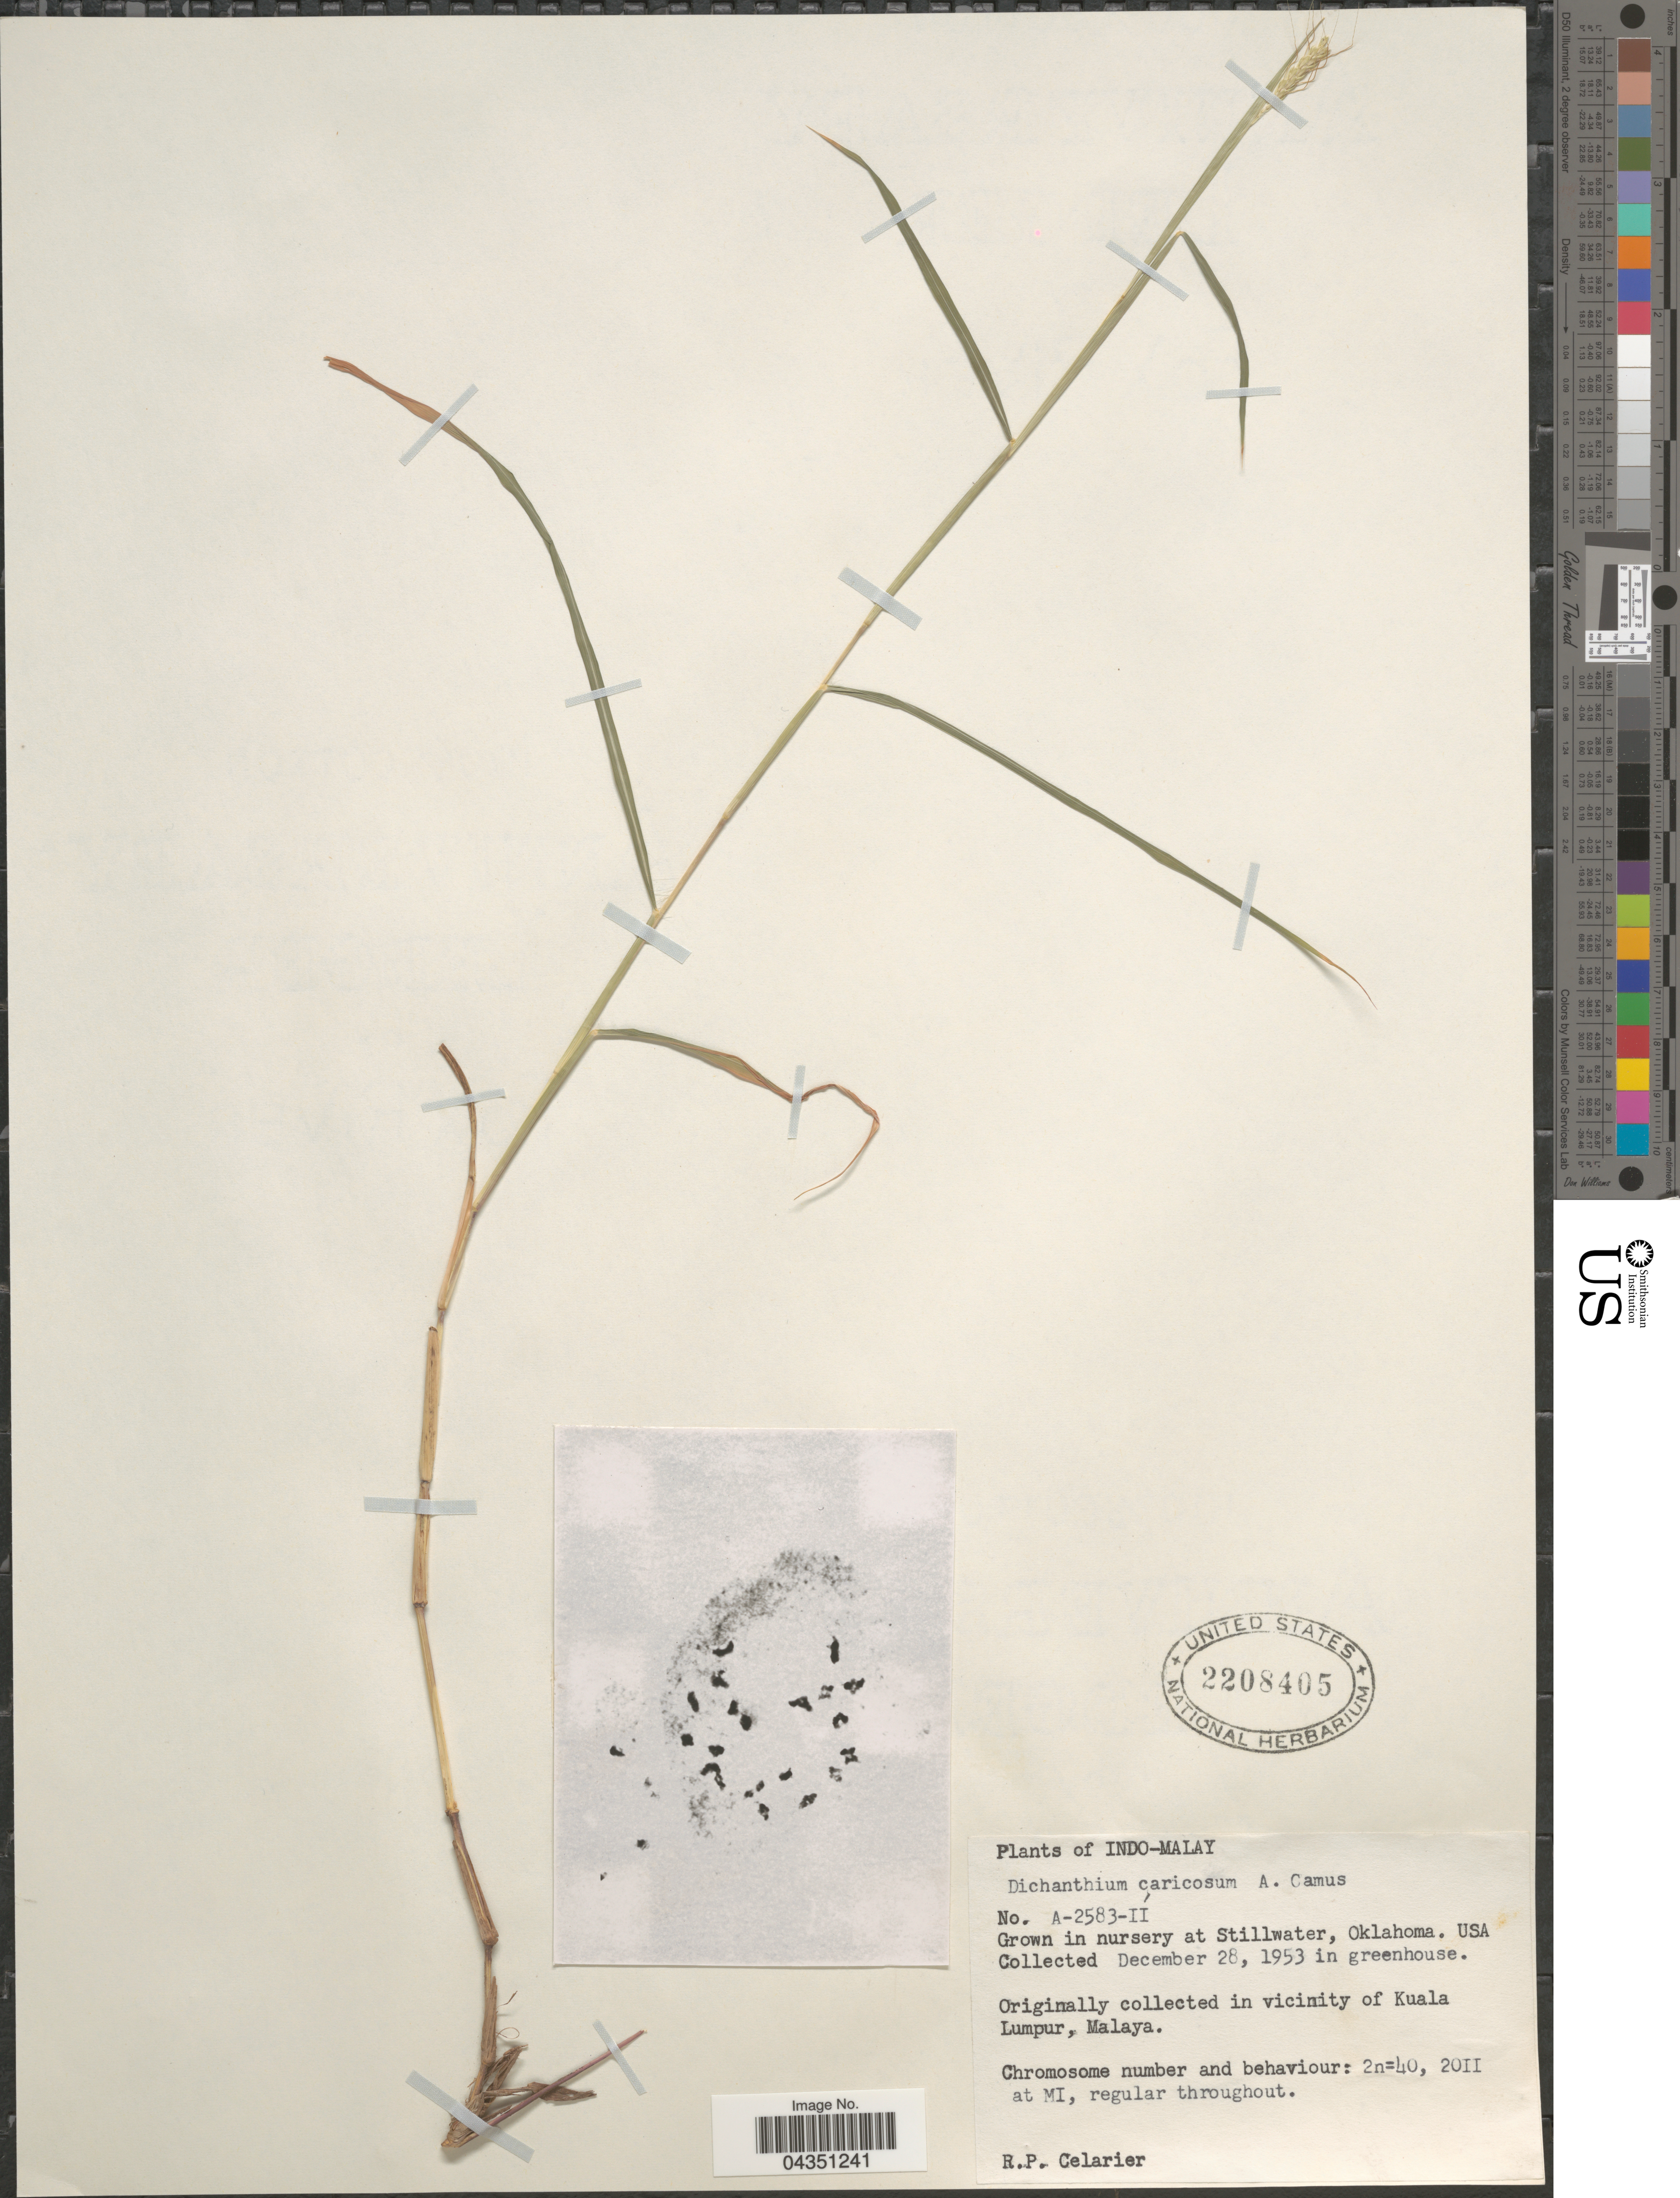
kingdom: Plantae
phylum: Tracheophyta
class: Liliopsida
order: Poales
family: Poaceae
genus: Dichanthium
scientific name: Dichanthium caricosum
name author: (L.) A. Camus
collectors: R. Celarier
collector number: A-2583-II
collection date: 1953-12-28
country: United States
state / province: Oklahoma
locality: In nursery at Stillwater.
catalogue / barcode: US 2208405